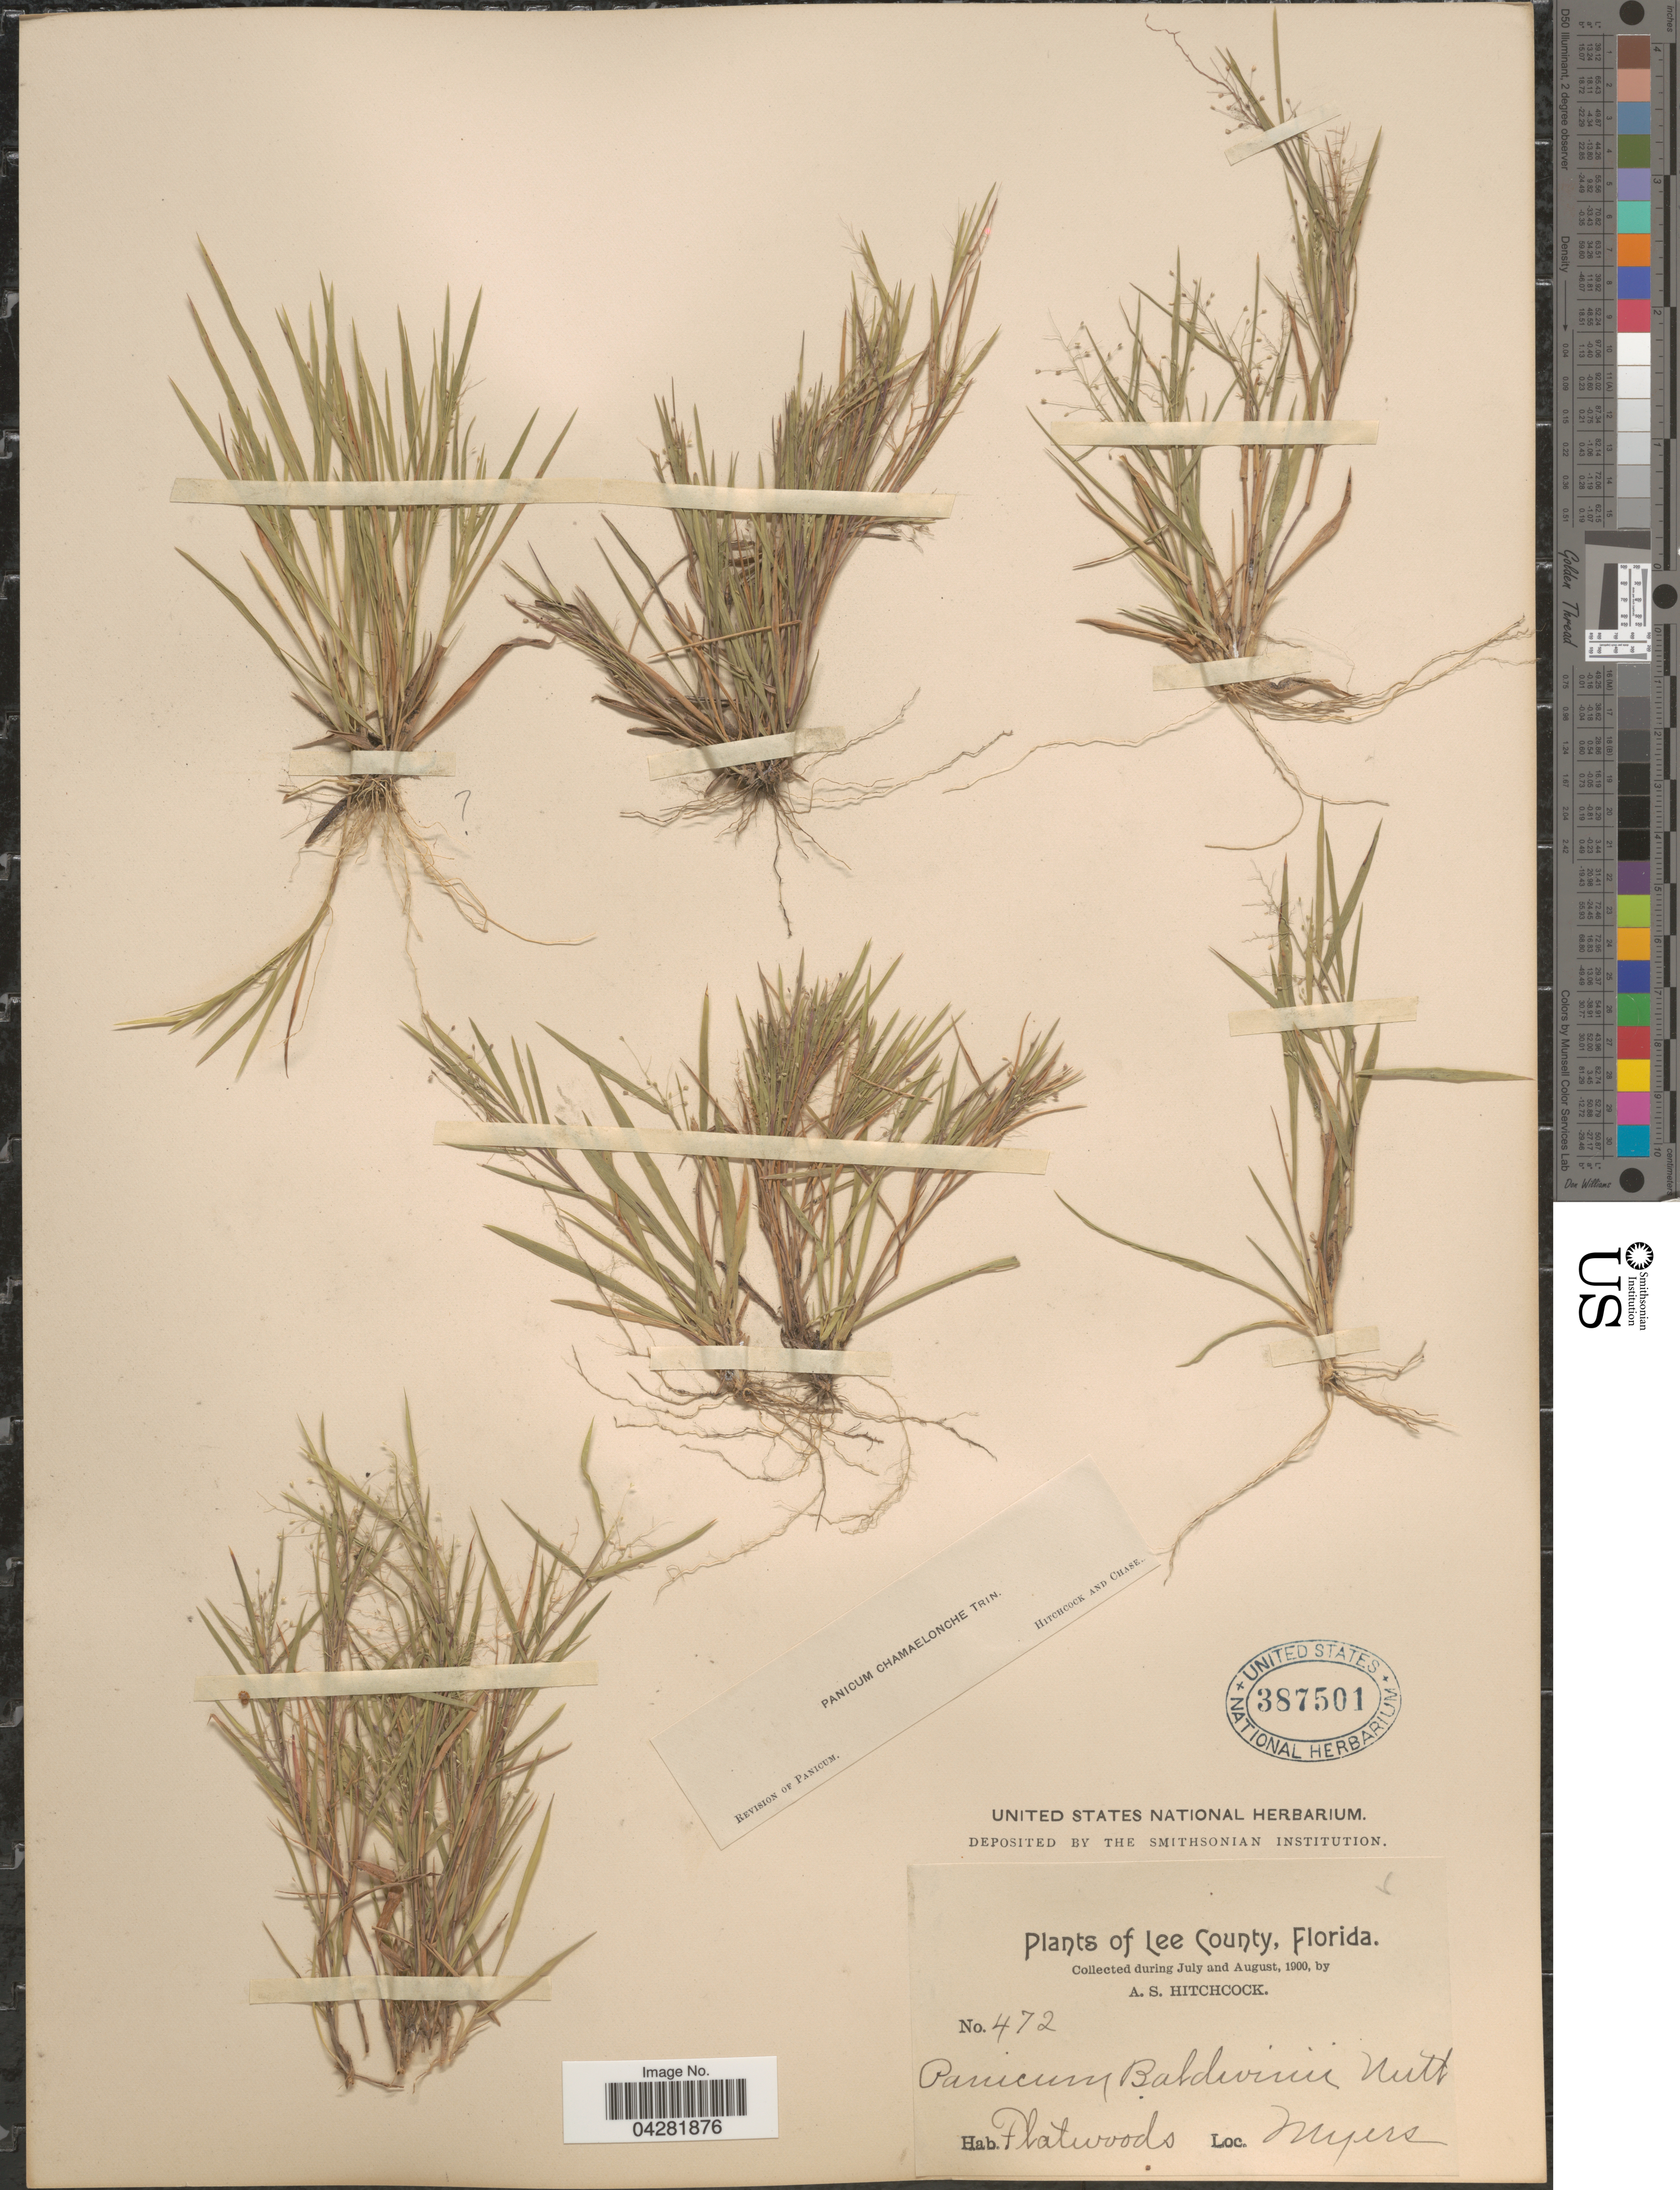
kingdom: Plantae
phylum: Tracheophyta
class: Liliopsida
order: Poales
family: Poaceae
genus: Dichanthelium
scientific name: Dichanthelium ensifolium var. ensifolium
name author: (Baldwin ex Elliot) Gould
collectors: A. S. Hitchcock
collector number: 472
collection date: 1900-07/1900-08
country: United States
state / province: Florida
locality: Lee County. Myers.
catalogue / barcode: US 387501